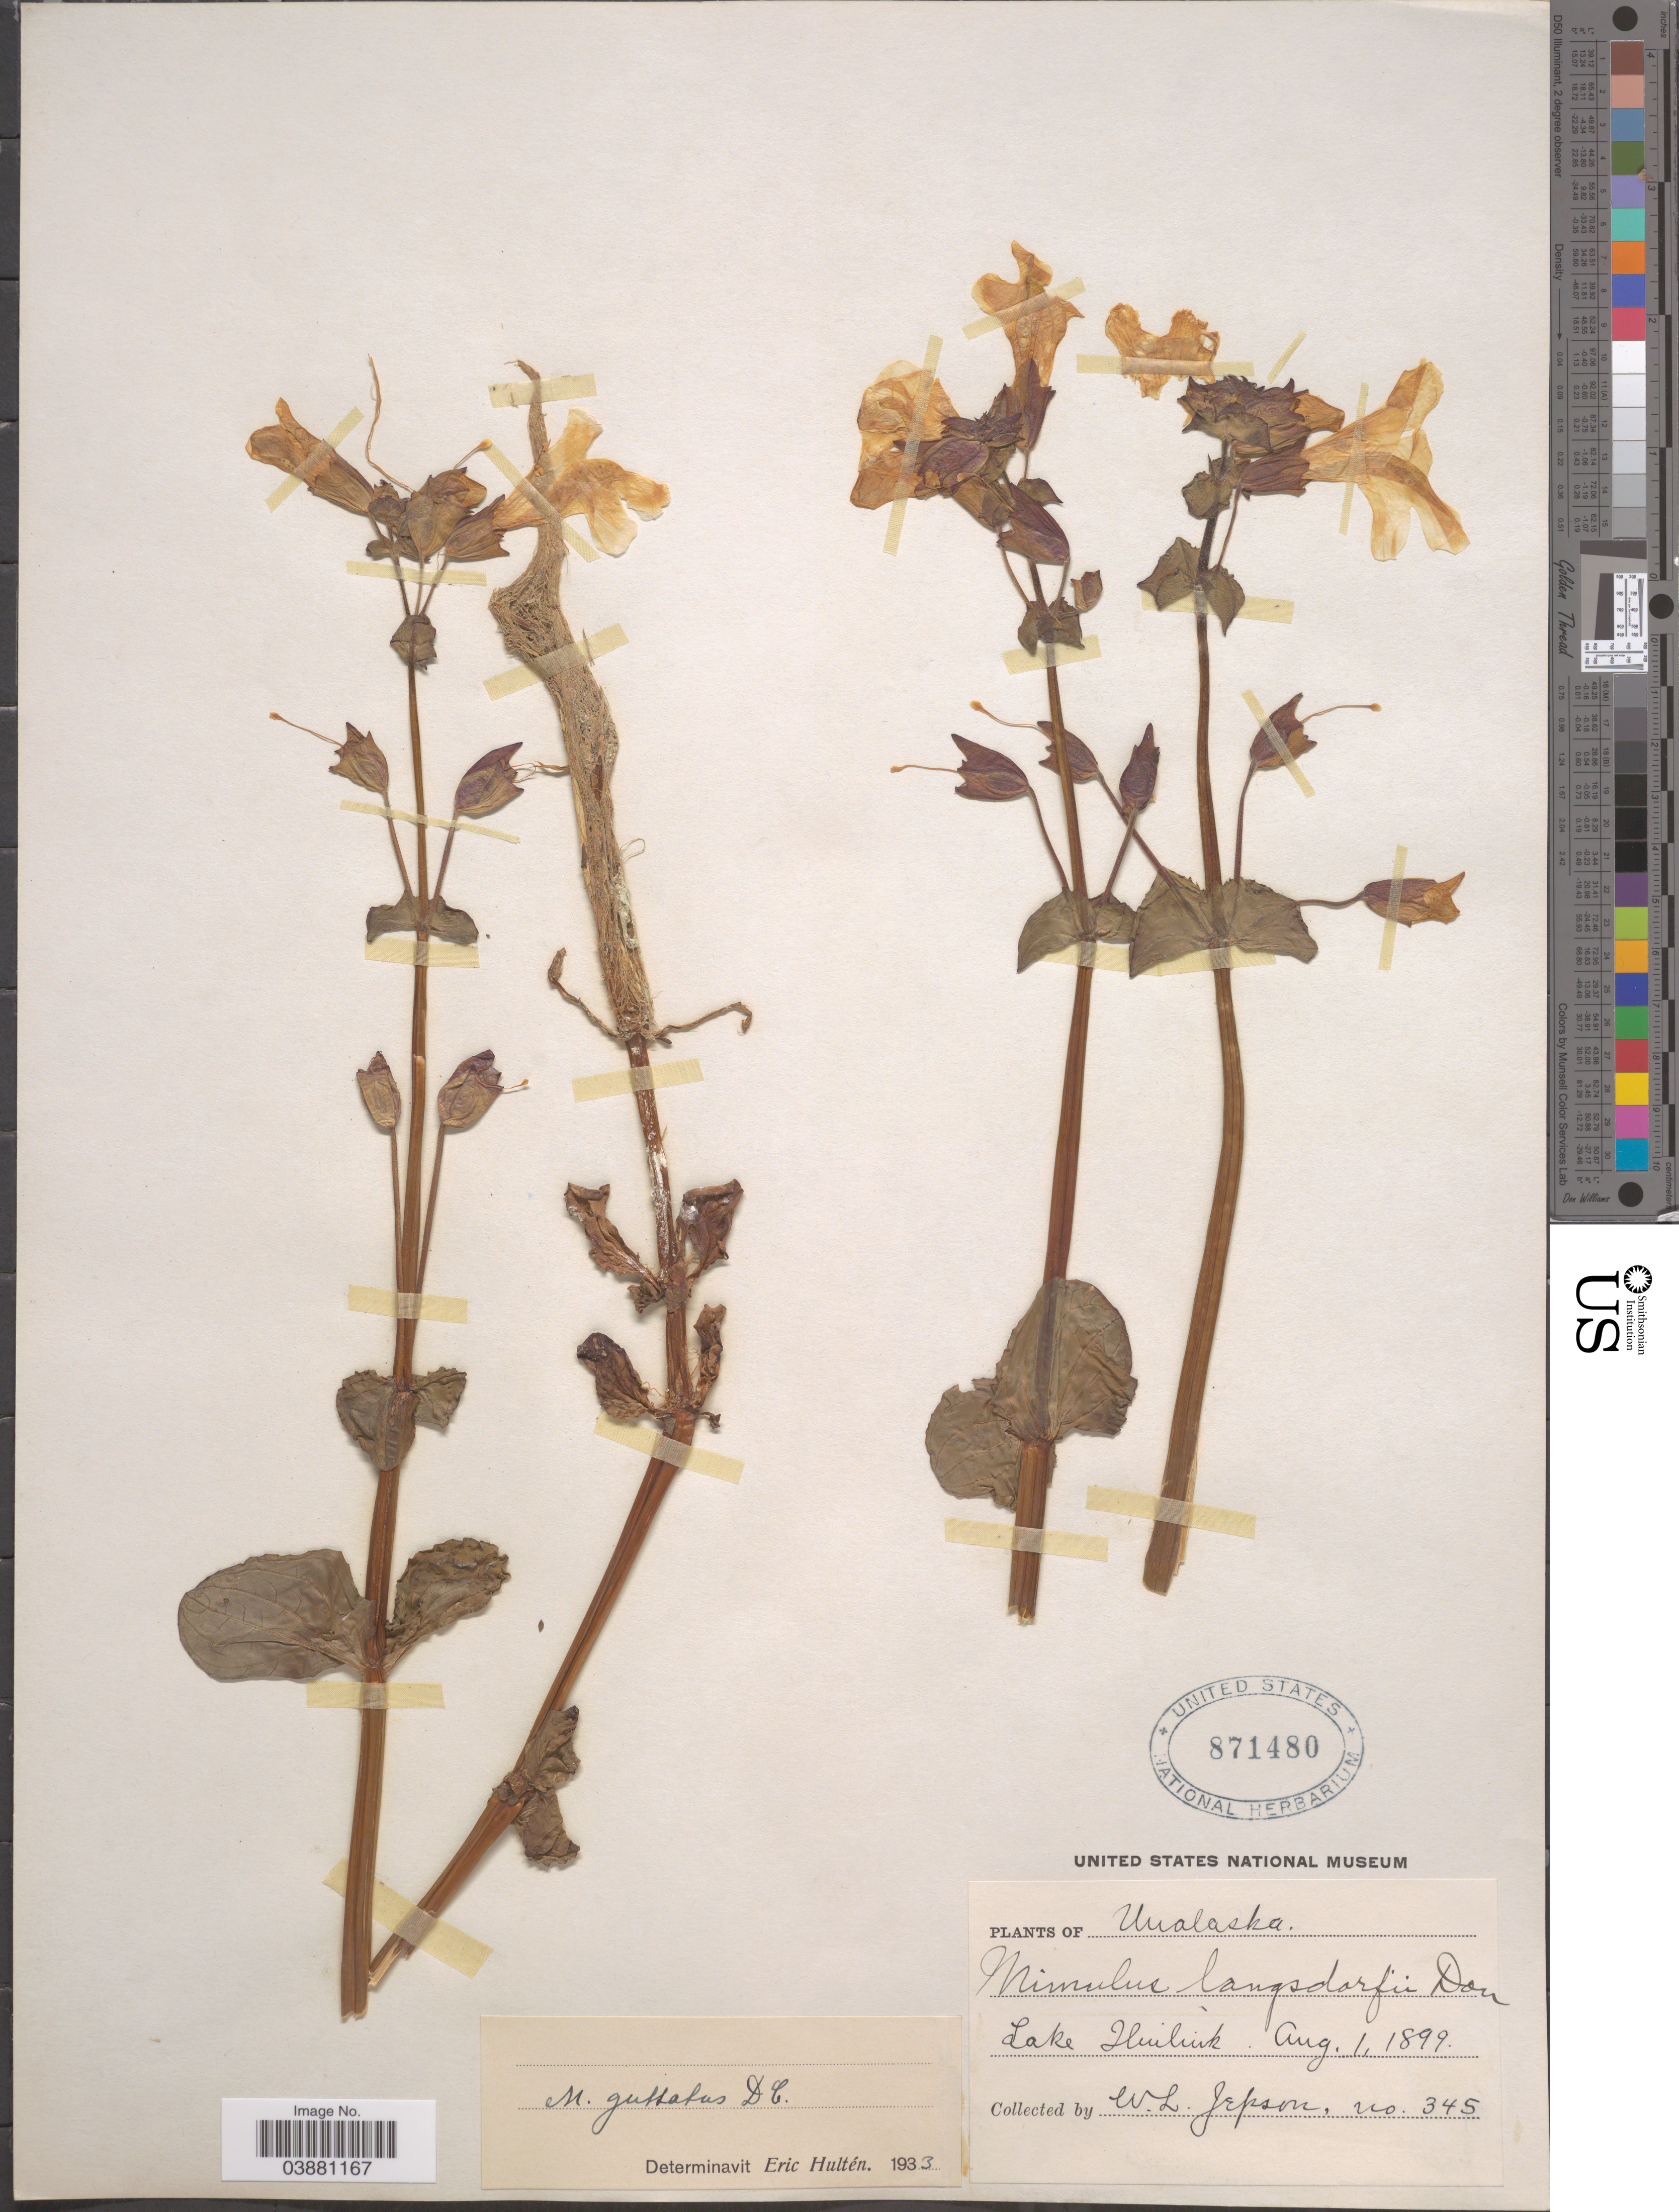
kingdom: Plantae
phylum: Tracheophyta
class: Magnoliopsida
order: Lamiales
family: Phrymaceae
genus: Mimulus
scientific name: Mimulus guttatus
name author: DC.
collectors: W. L. Jepson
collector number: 345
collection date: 1899-08-01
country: United States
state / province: Alaska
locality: Unalaska. Lake Iliuliuk.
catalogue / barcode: US 871480